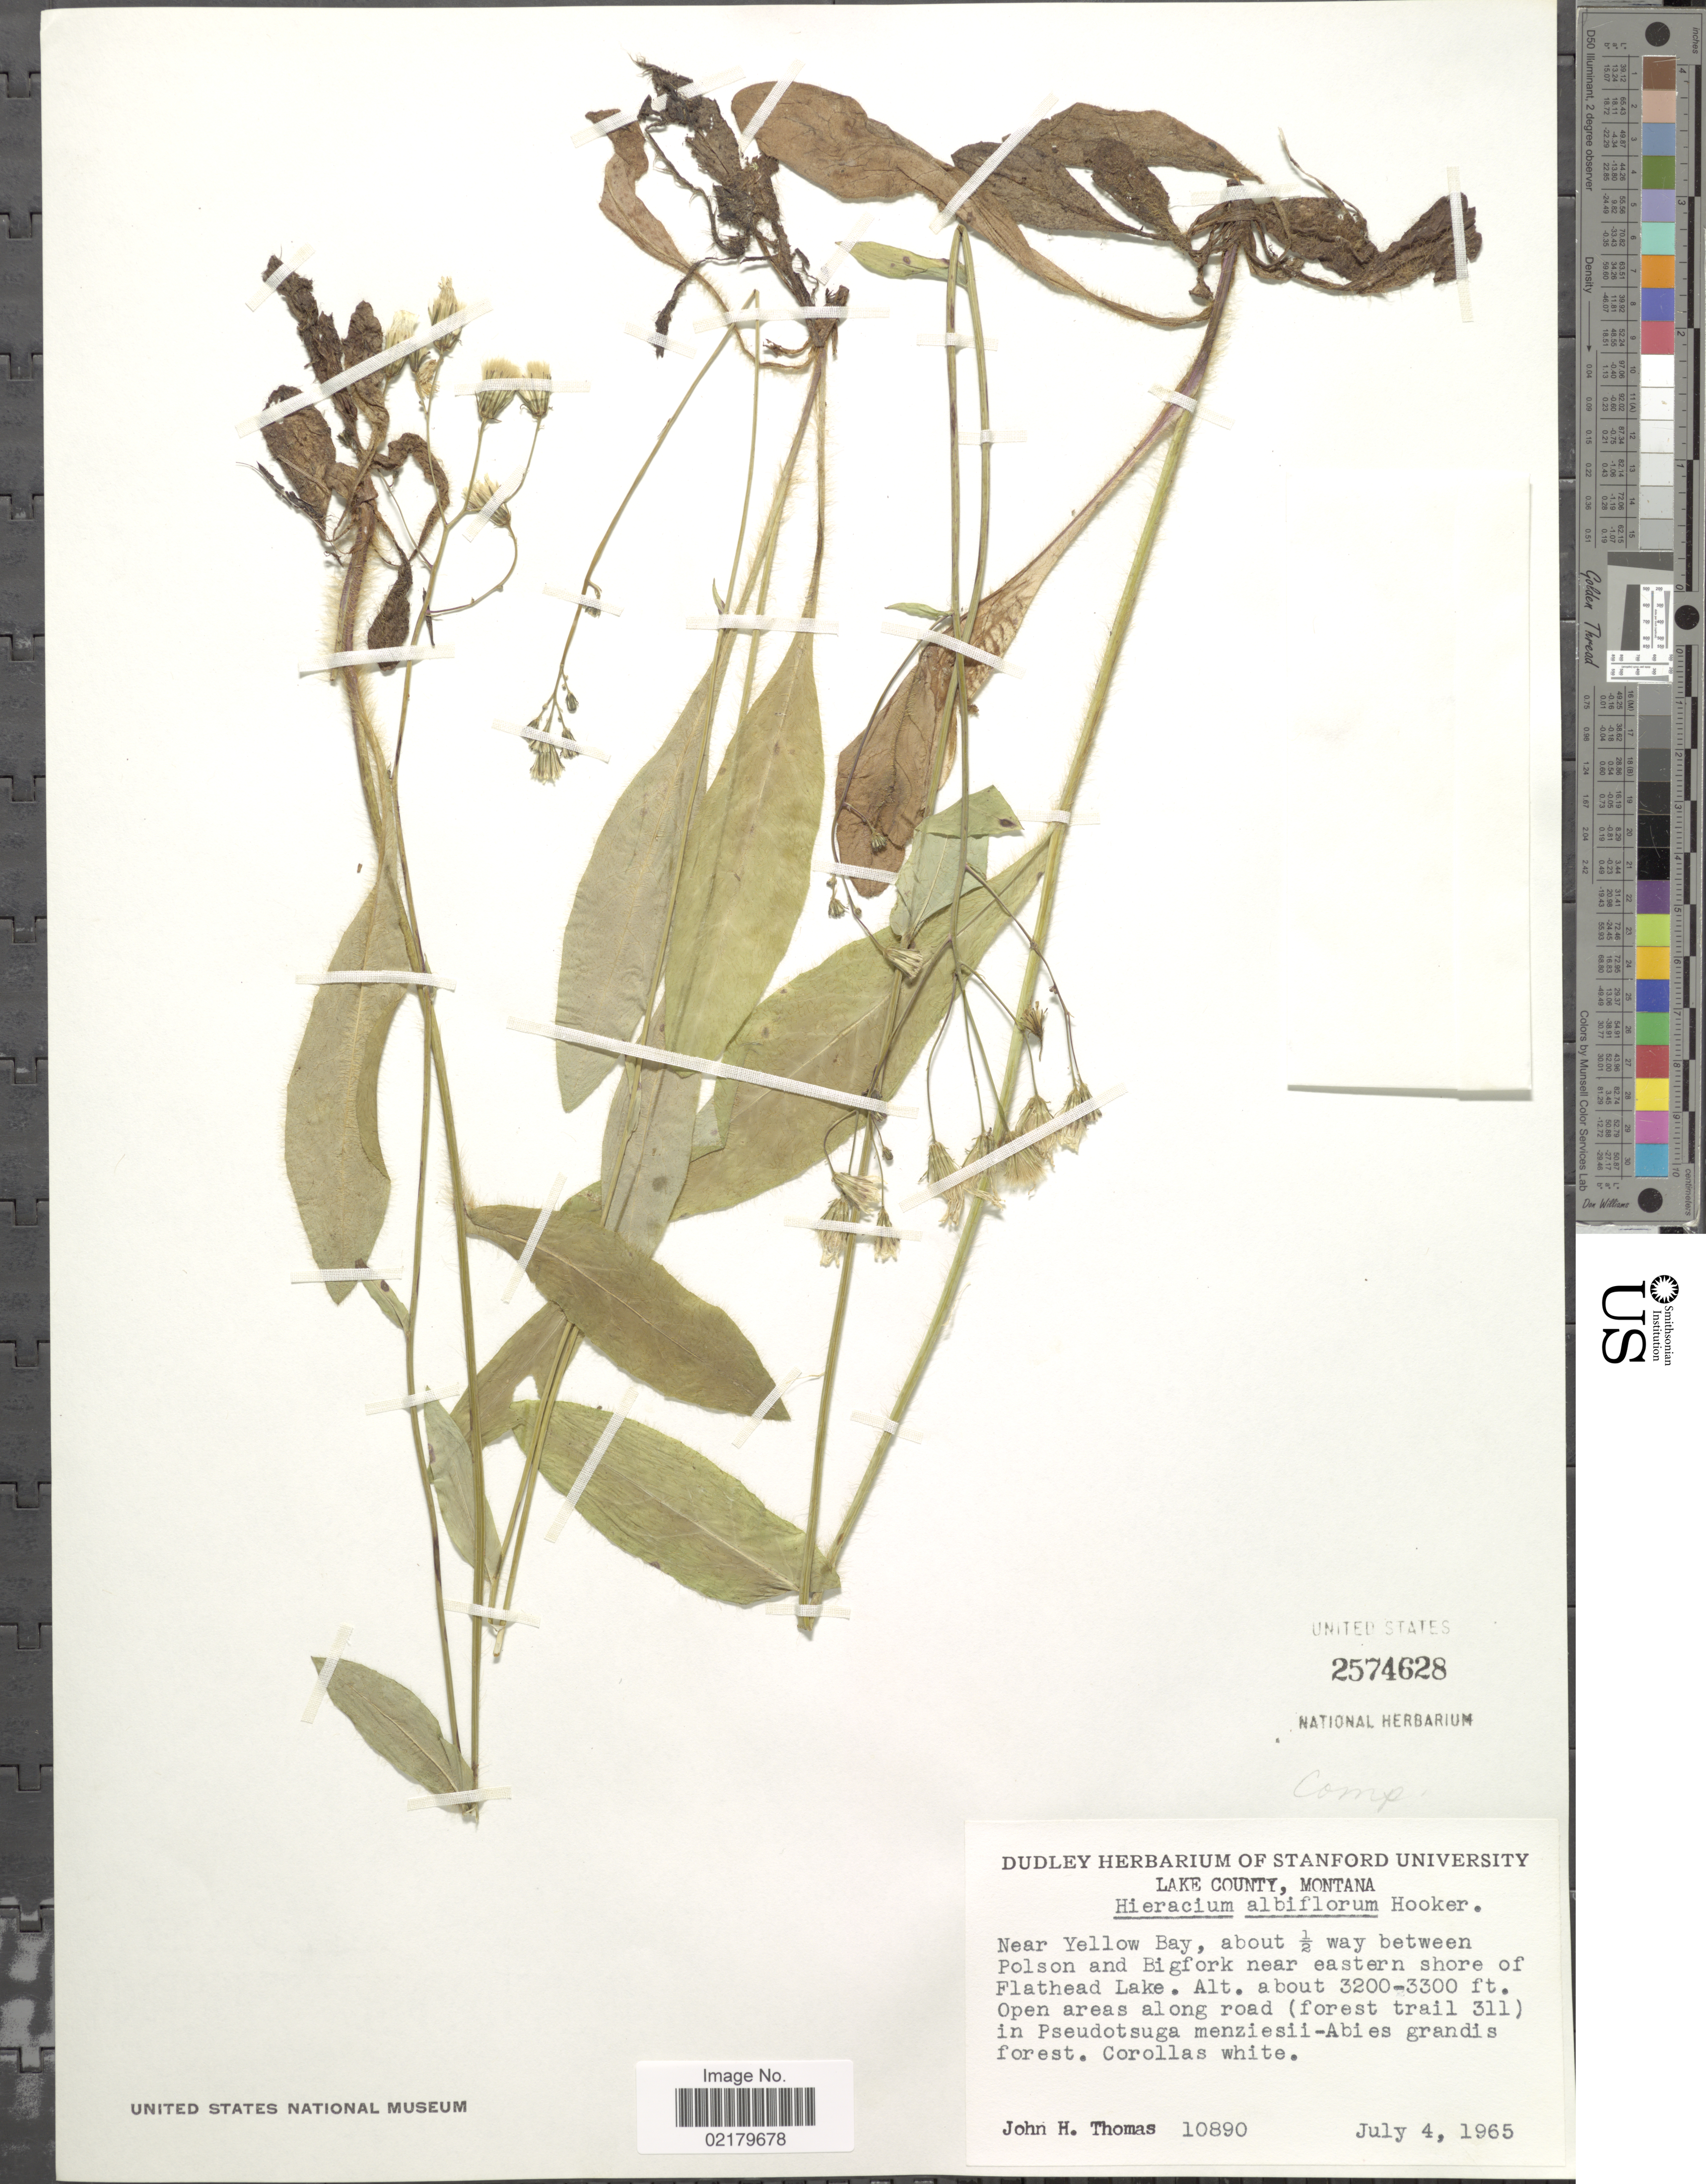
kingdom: Plantae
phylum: Tracheophyta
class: Magnoliopsida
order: Asterales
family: Asteraceae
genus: Hieracium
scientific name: Hieracium albiflorum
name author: Hook.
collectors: J. H. Thomas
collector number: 10890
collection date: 1965-07-04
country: United States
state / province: Montana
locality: Lake County, Near Yellow Bay, about ½ way between Polson and Bigfork near eastern shore of Flathead Lake, Open areas along road (forest trail 311)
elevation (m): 975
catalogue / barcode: US 2574628